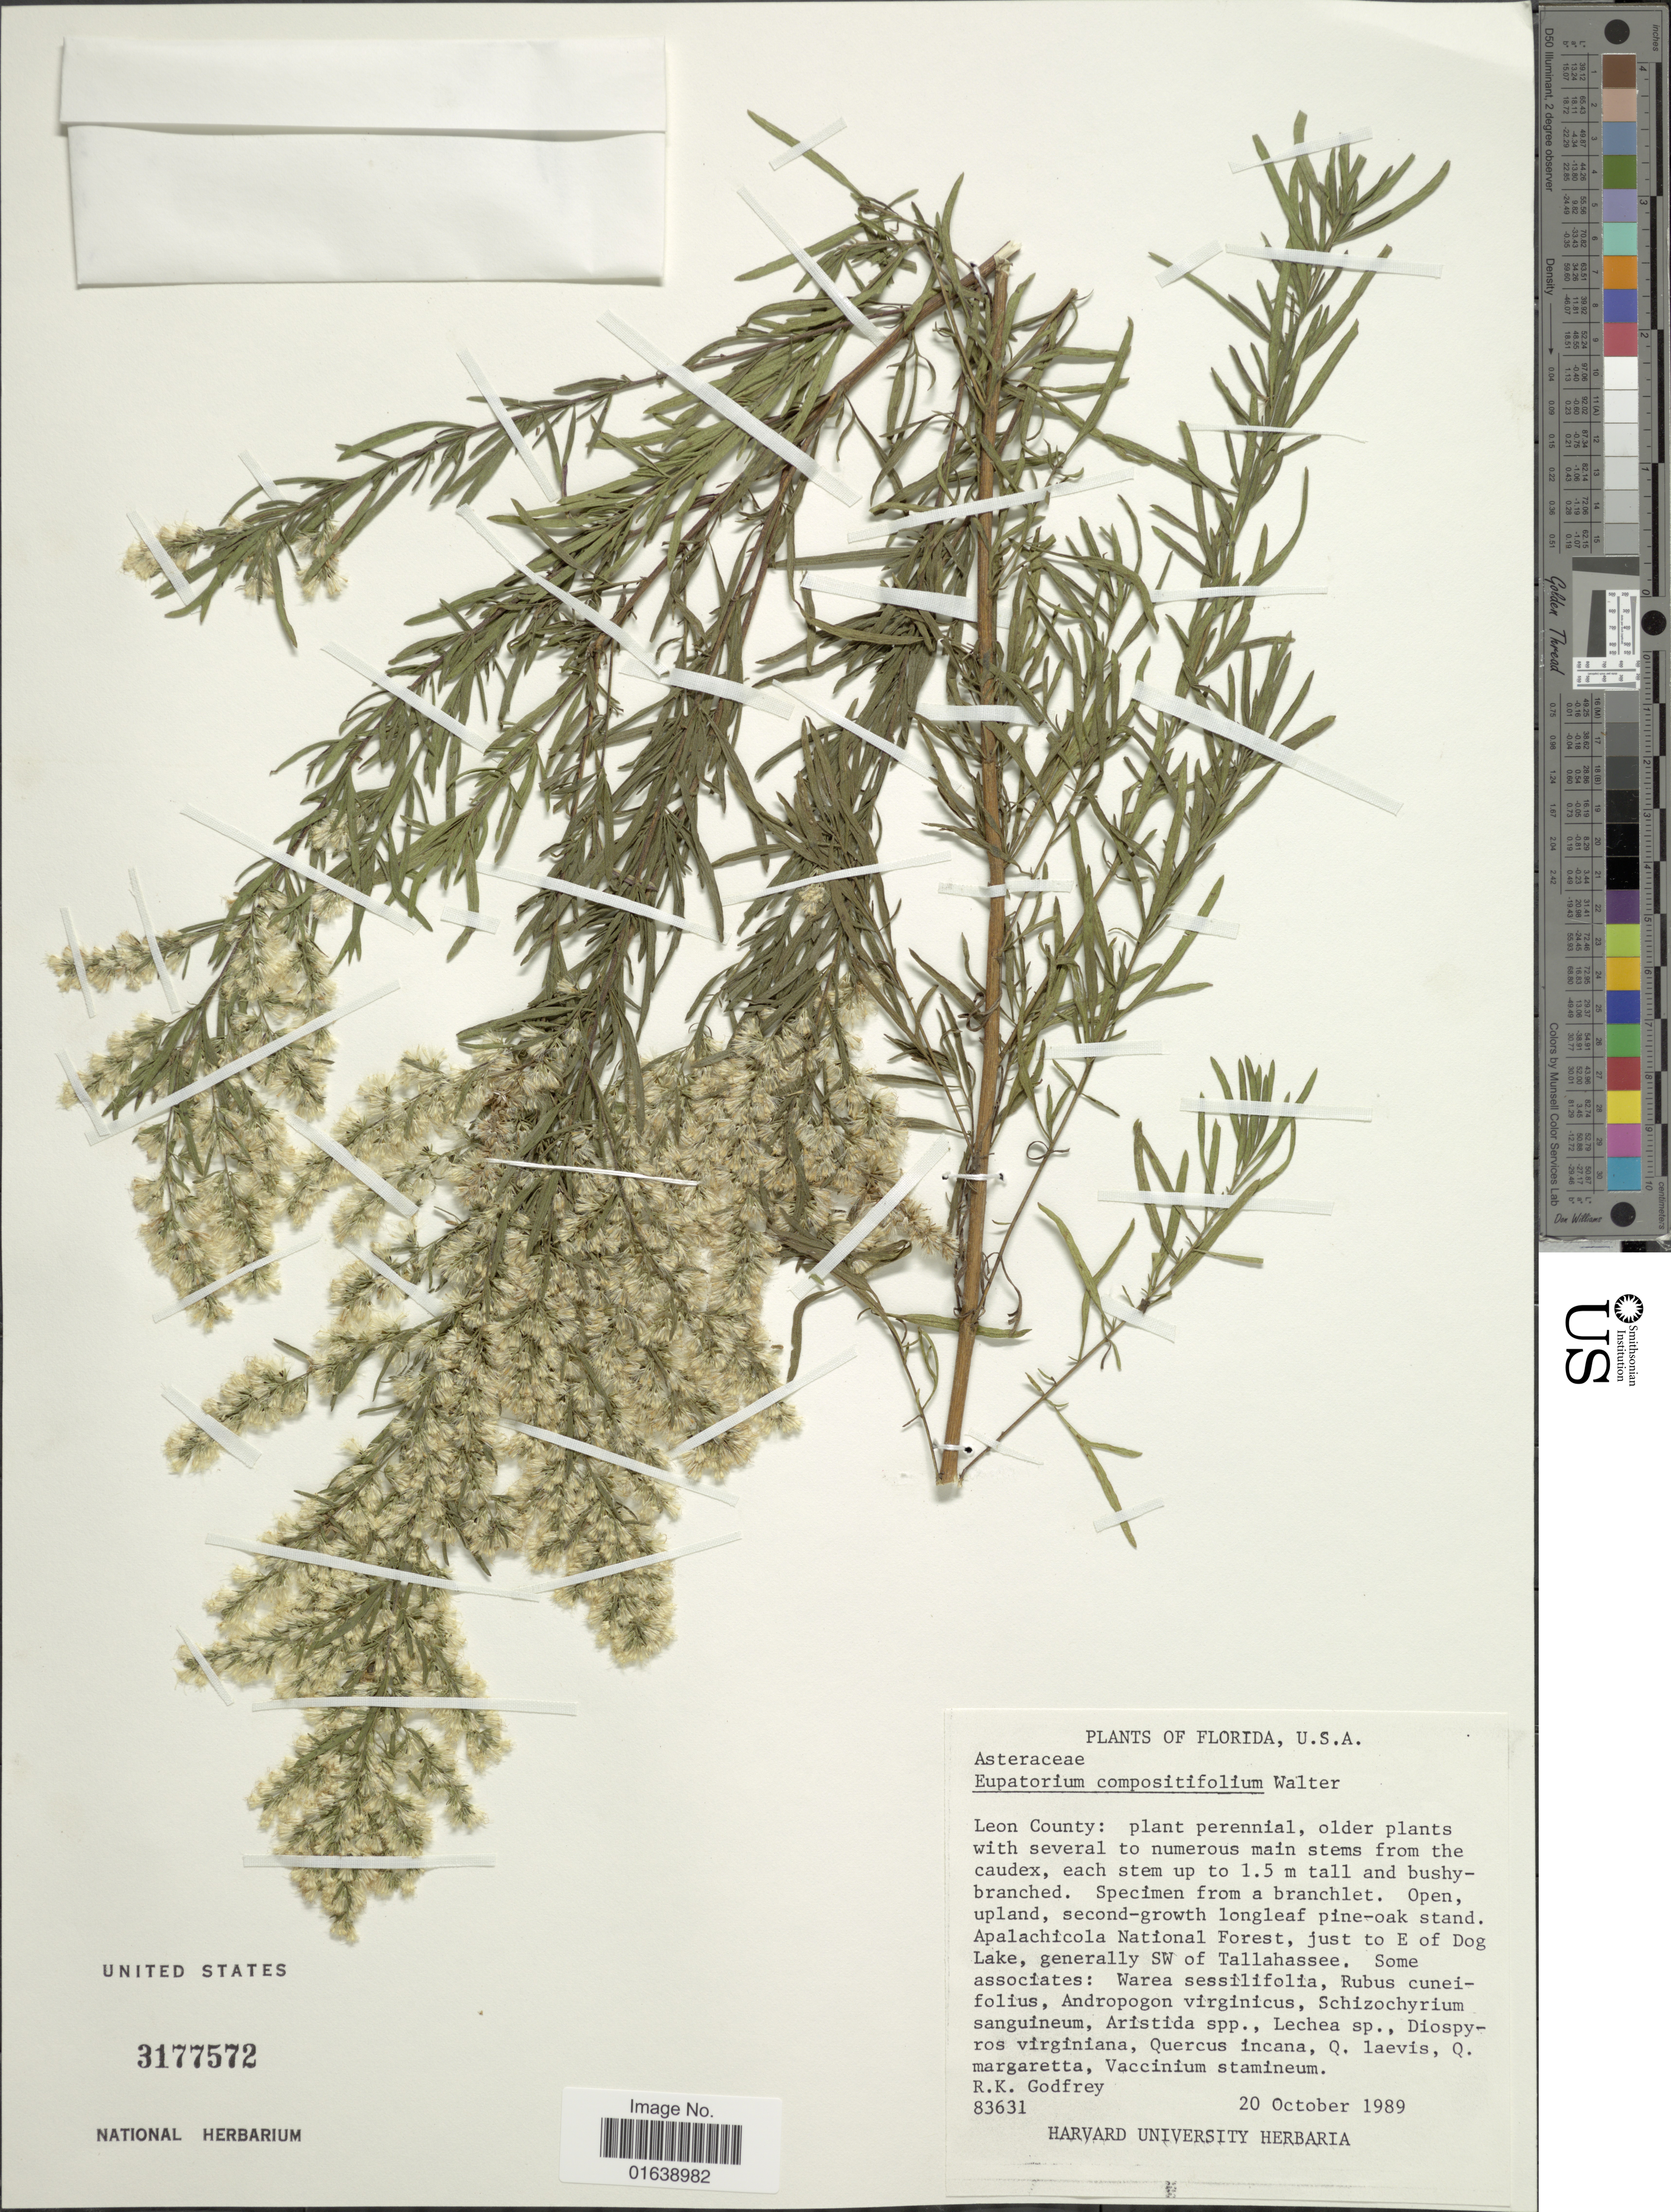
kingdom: Plantae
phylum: Tracheophyta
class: Magnoliopsida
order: Asterales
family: Asteraceae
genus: Eupatorium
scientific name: Eupatorium compositifolium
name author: Walter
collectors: R. K. Godfrey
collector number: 83631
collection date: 1989-10-20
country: United States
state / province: Florida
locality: Leon County: Open upland, second-growth longleaf pine-oak stand. Apalachicola National Forest, just to E of Dog Lake, generraly SW of Tallahassee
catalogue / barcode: US 3177572